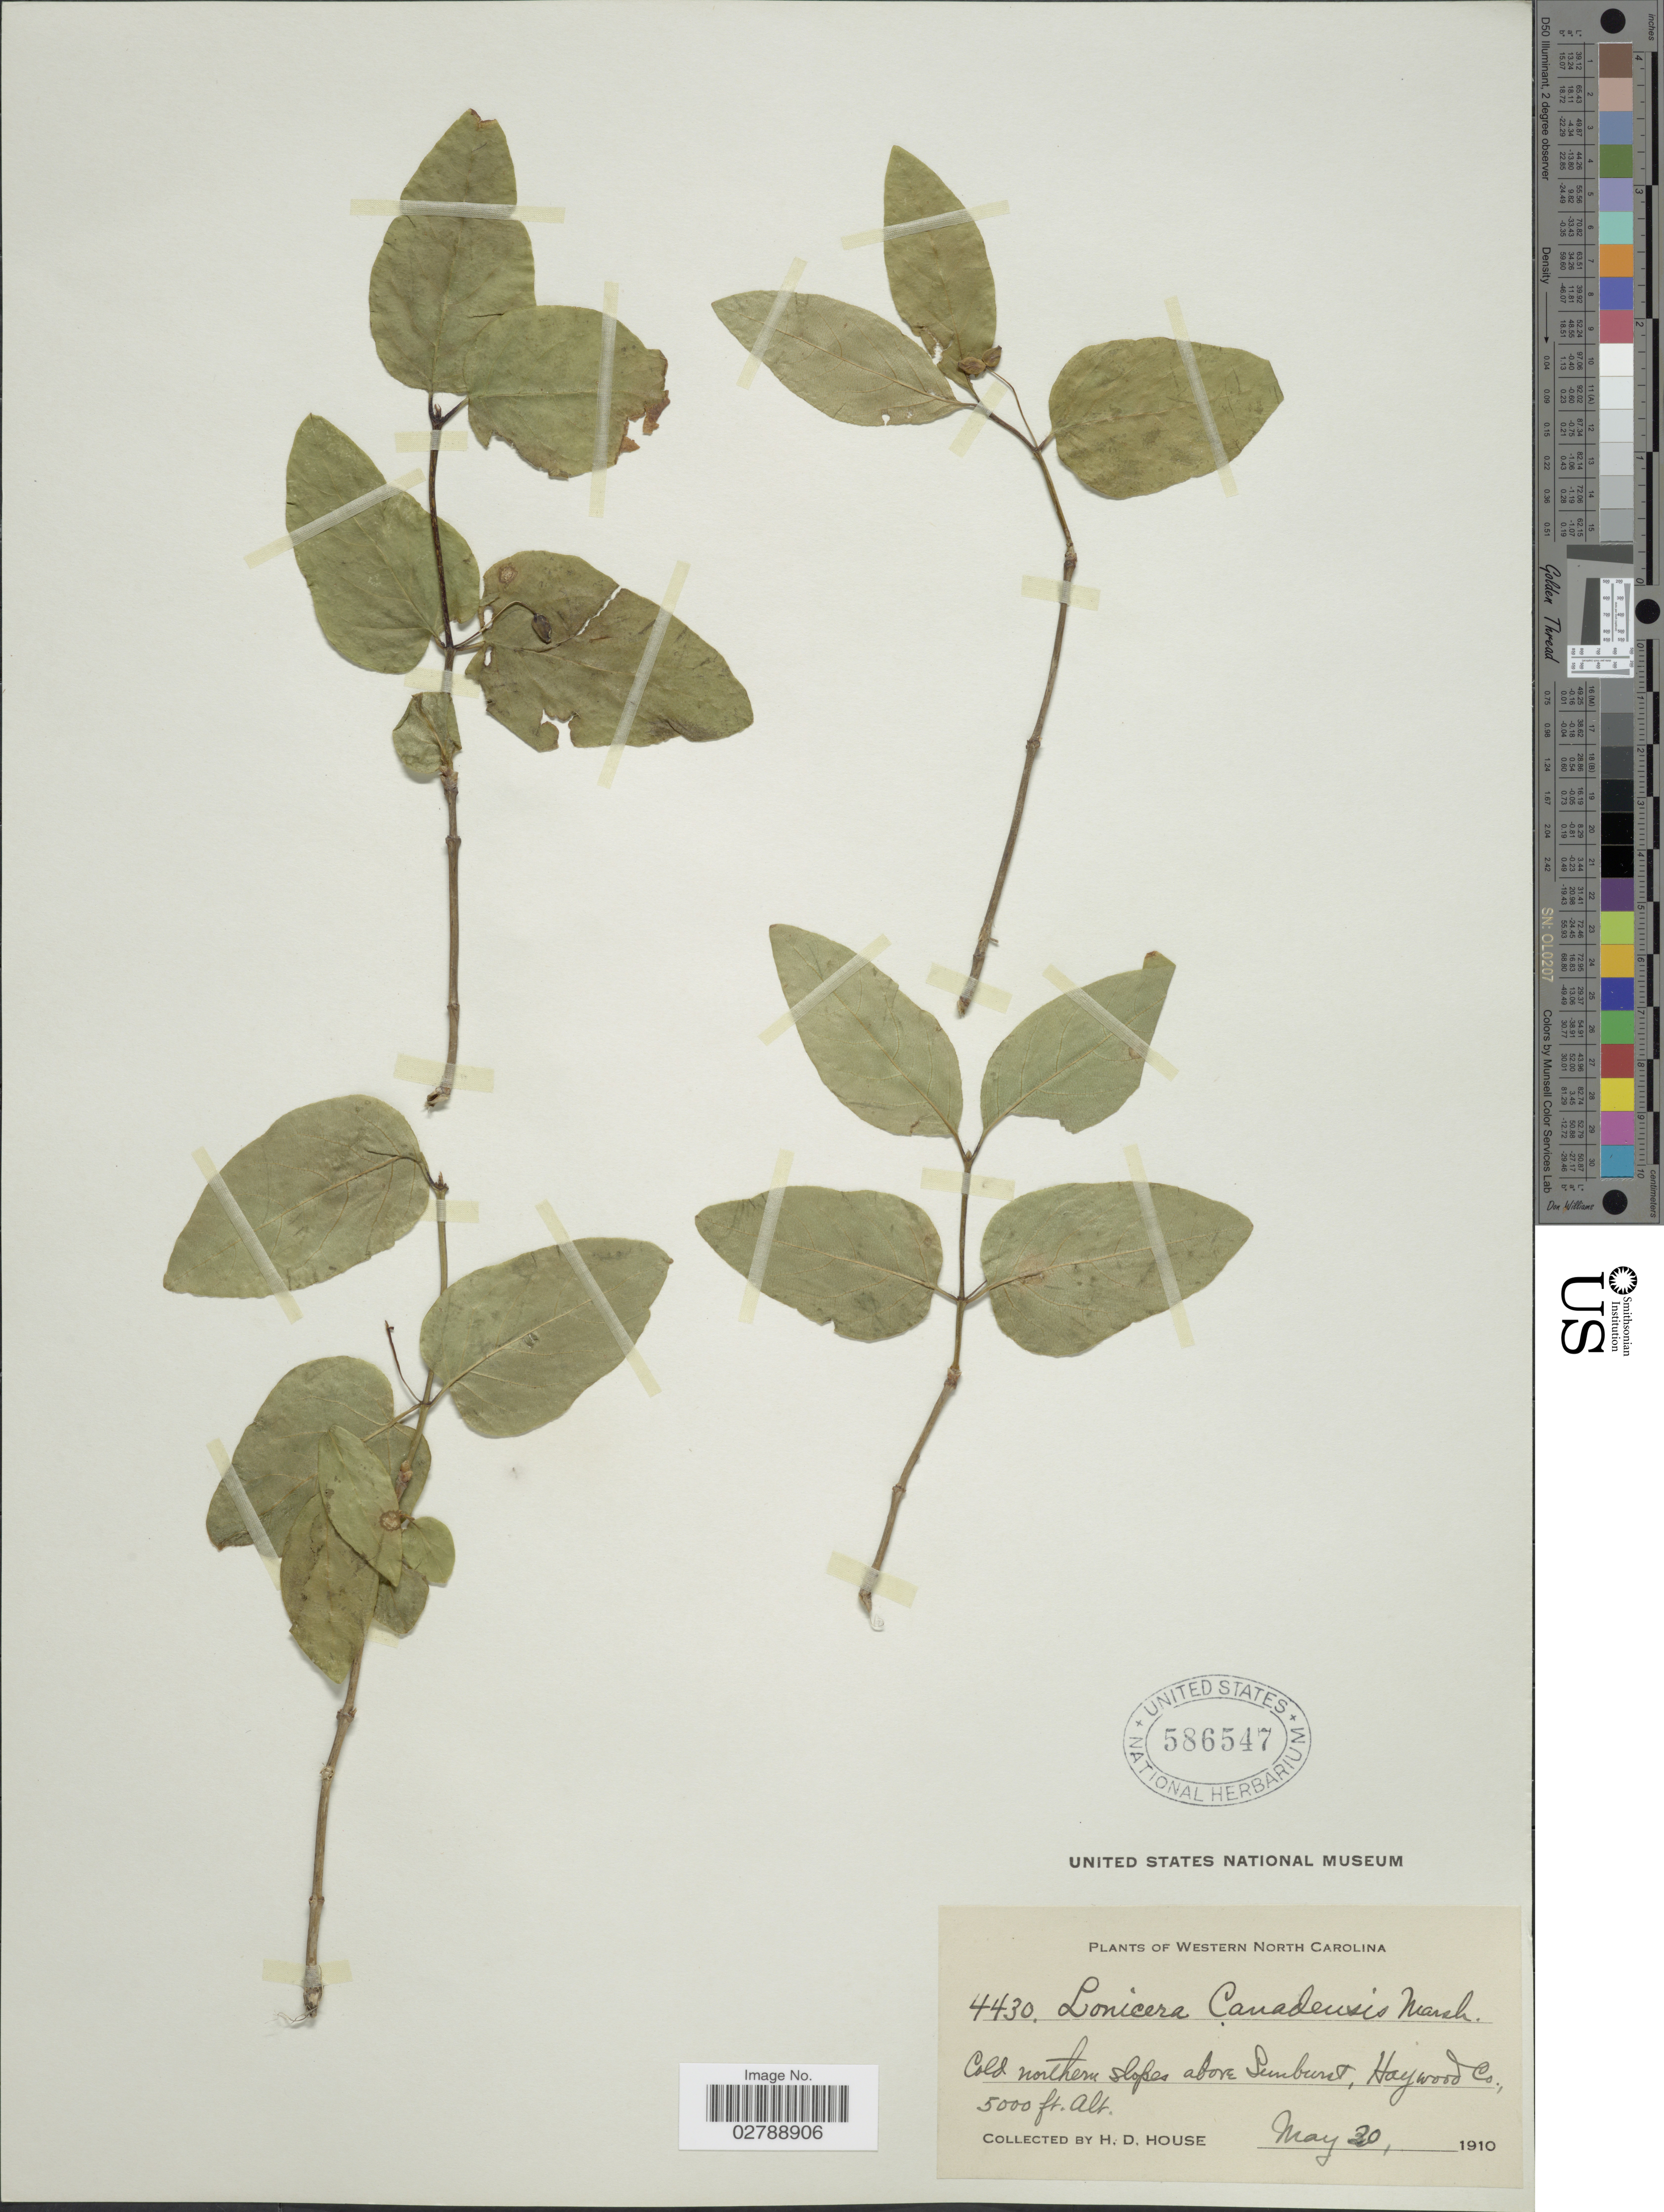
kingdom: Plantae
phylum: Tracheophyta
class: Magnoliopsida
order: Dipsacales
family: Caprifoliaceae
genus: Lonicera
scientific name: Lonicera canadensis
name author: Bartram & W. Bartram ex Marshall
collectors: H. D. House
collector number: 4430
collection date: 1910-05-20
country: United States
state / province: North Carolina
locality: Western North Carolina. Cold northern slopes above Sunburst, Haywood Co.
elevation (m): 1524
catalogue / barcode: US 586547